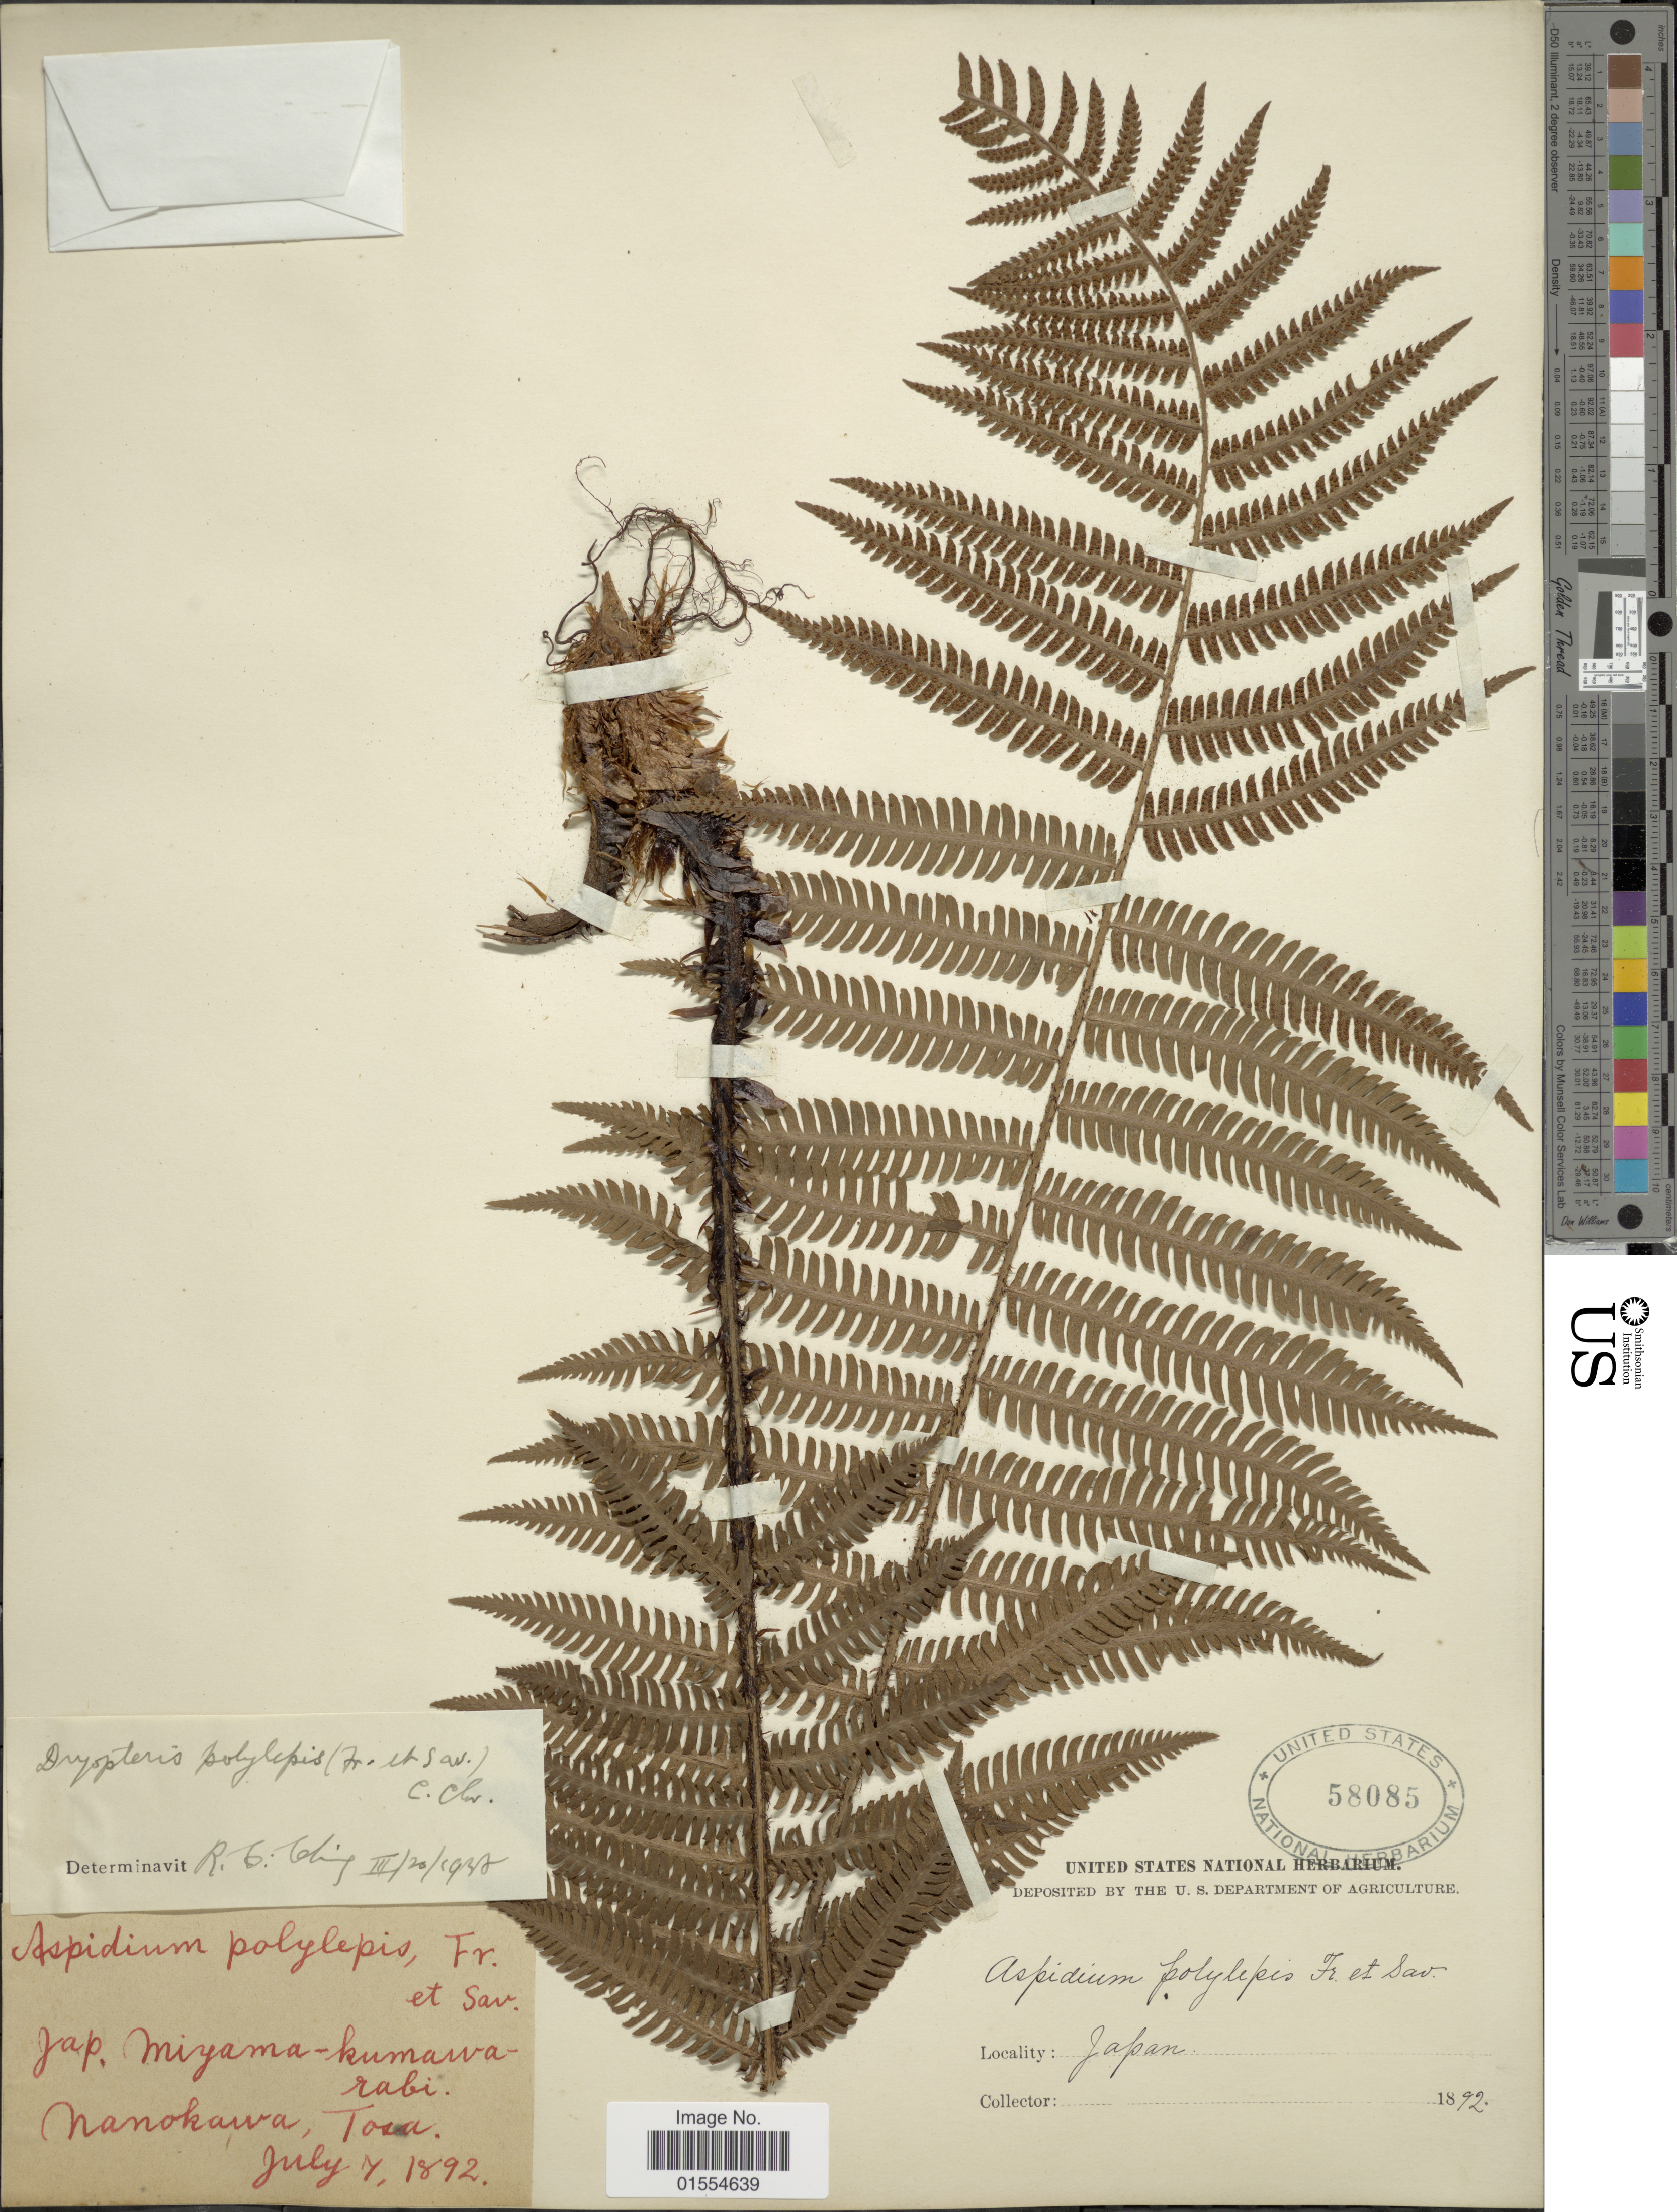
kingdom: Plantae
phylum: Tracheophyta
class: Polypodiopsida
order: Polypodiales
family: Dryopteridaceae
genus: Dryopteris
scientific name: Dryopteris polylepis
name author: (Franch. & Sav.) C. Chr.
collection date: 1892-07-07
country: Japan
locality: Nanokawa, Tosa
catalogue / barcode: US 58085